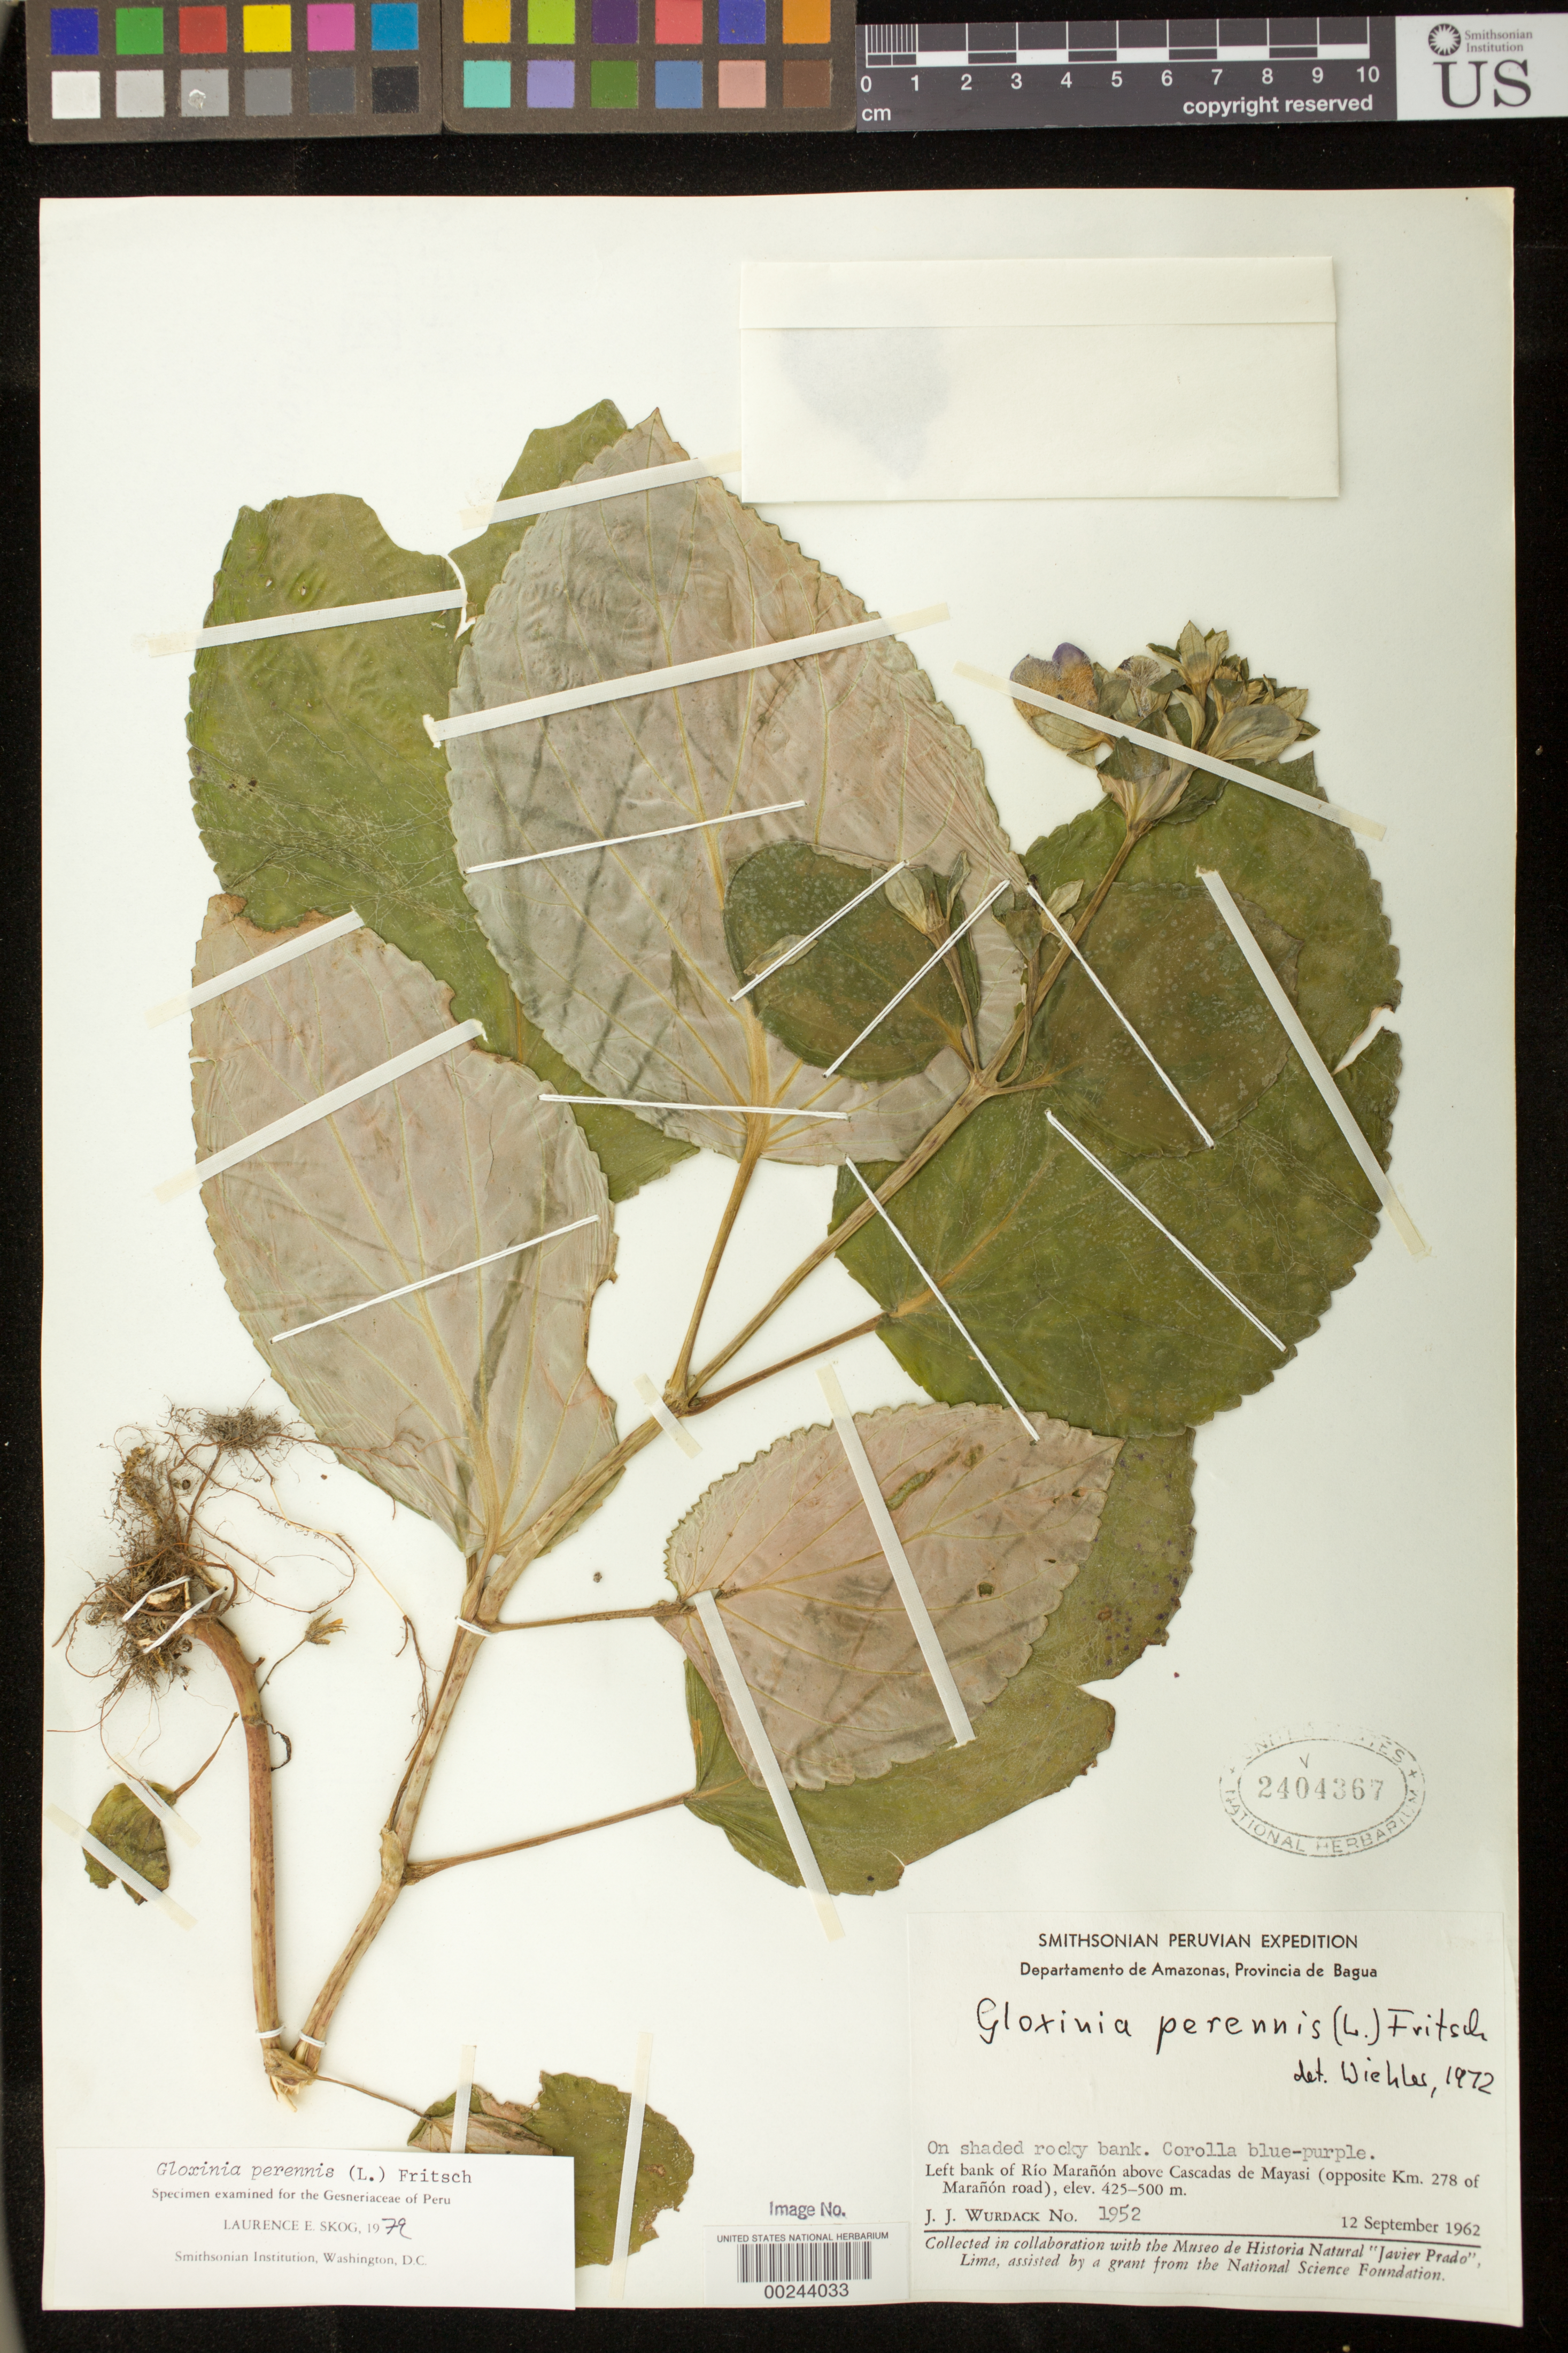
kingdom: Plantae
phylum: Tracheophyta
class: Magnoliopsida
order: Lamiales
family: Gesneriaceae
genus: Gloxinia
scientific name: Gloxinia perennis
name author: (L.) Fritsch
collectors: J. J. Wurdack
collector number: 1952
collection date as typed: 12 Sep 1962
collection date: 1962-09-12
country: Peru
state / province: Amazonas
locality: Prov. Bagua; left bank of Rio Maranon above Cascadas de Mayasi (opposite km 278 of Maranon road)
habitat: On shaded rocky bank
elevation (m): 425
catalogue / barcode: US 2404367